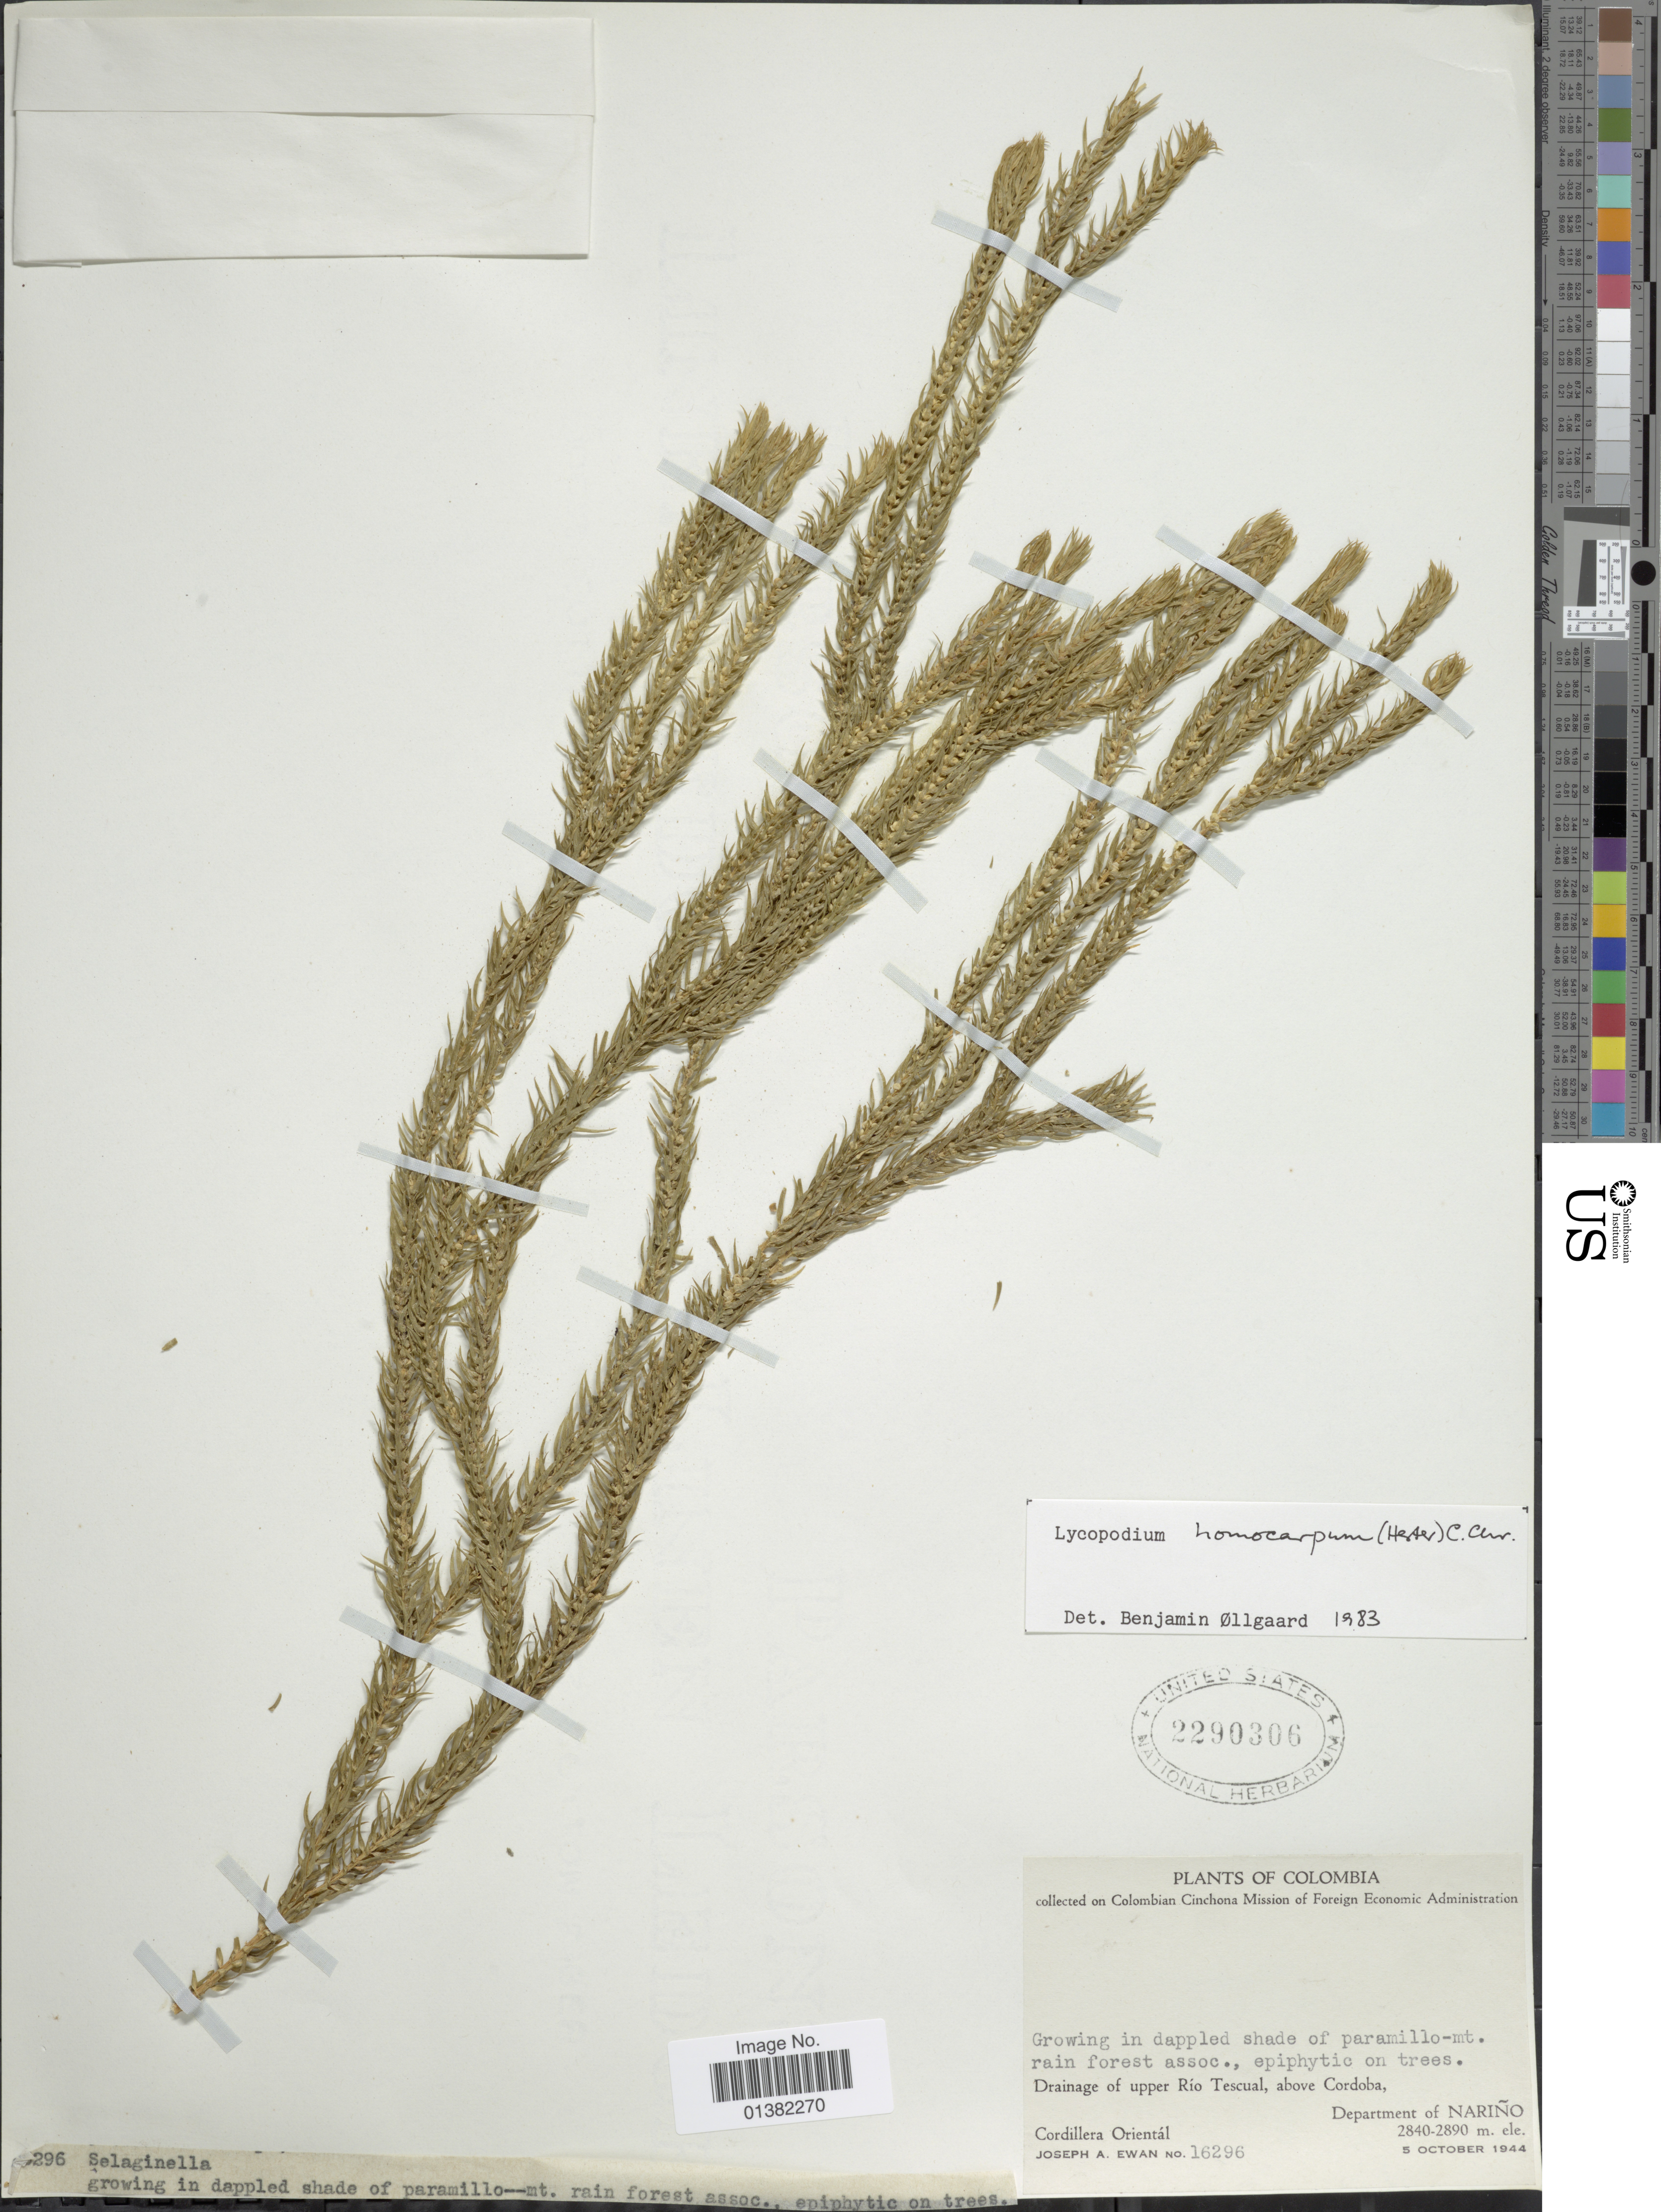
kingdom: Plantae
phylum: Tracheophyta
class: Lycopodiopsida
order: Lycopodiales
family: Lycopodiaceae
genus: Phlegmariurus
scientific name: Phlegmariurus homocarpus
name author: (Herter) B. Øllg.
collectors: J. A. Ewan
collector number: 16296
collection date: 1944-10-05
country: Colombia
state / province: Nariño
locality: Drainage of upper Río Tescual, above Cordoba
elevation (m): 2840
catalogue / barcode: US 2290306